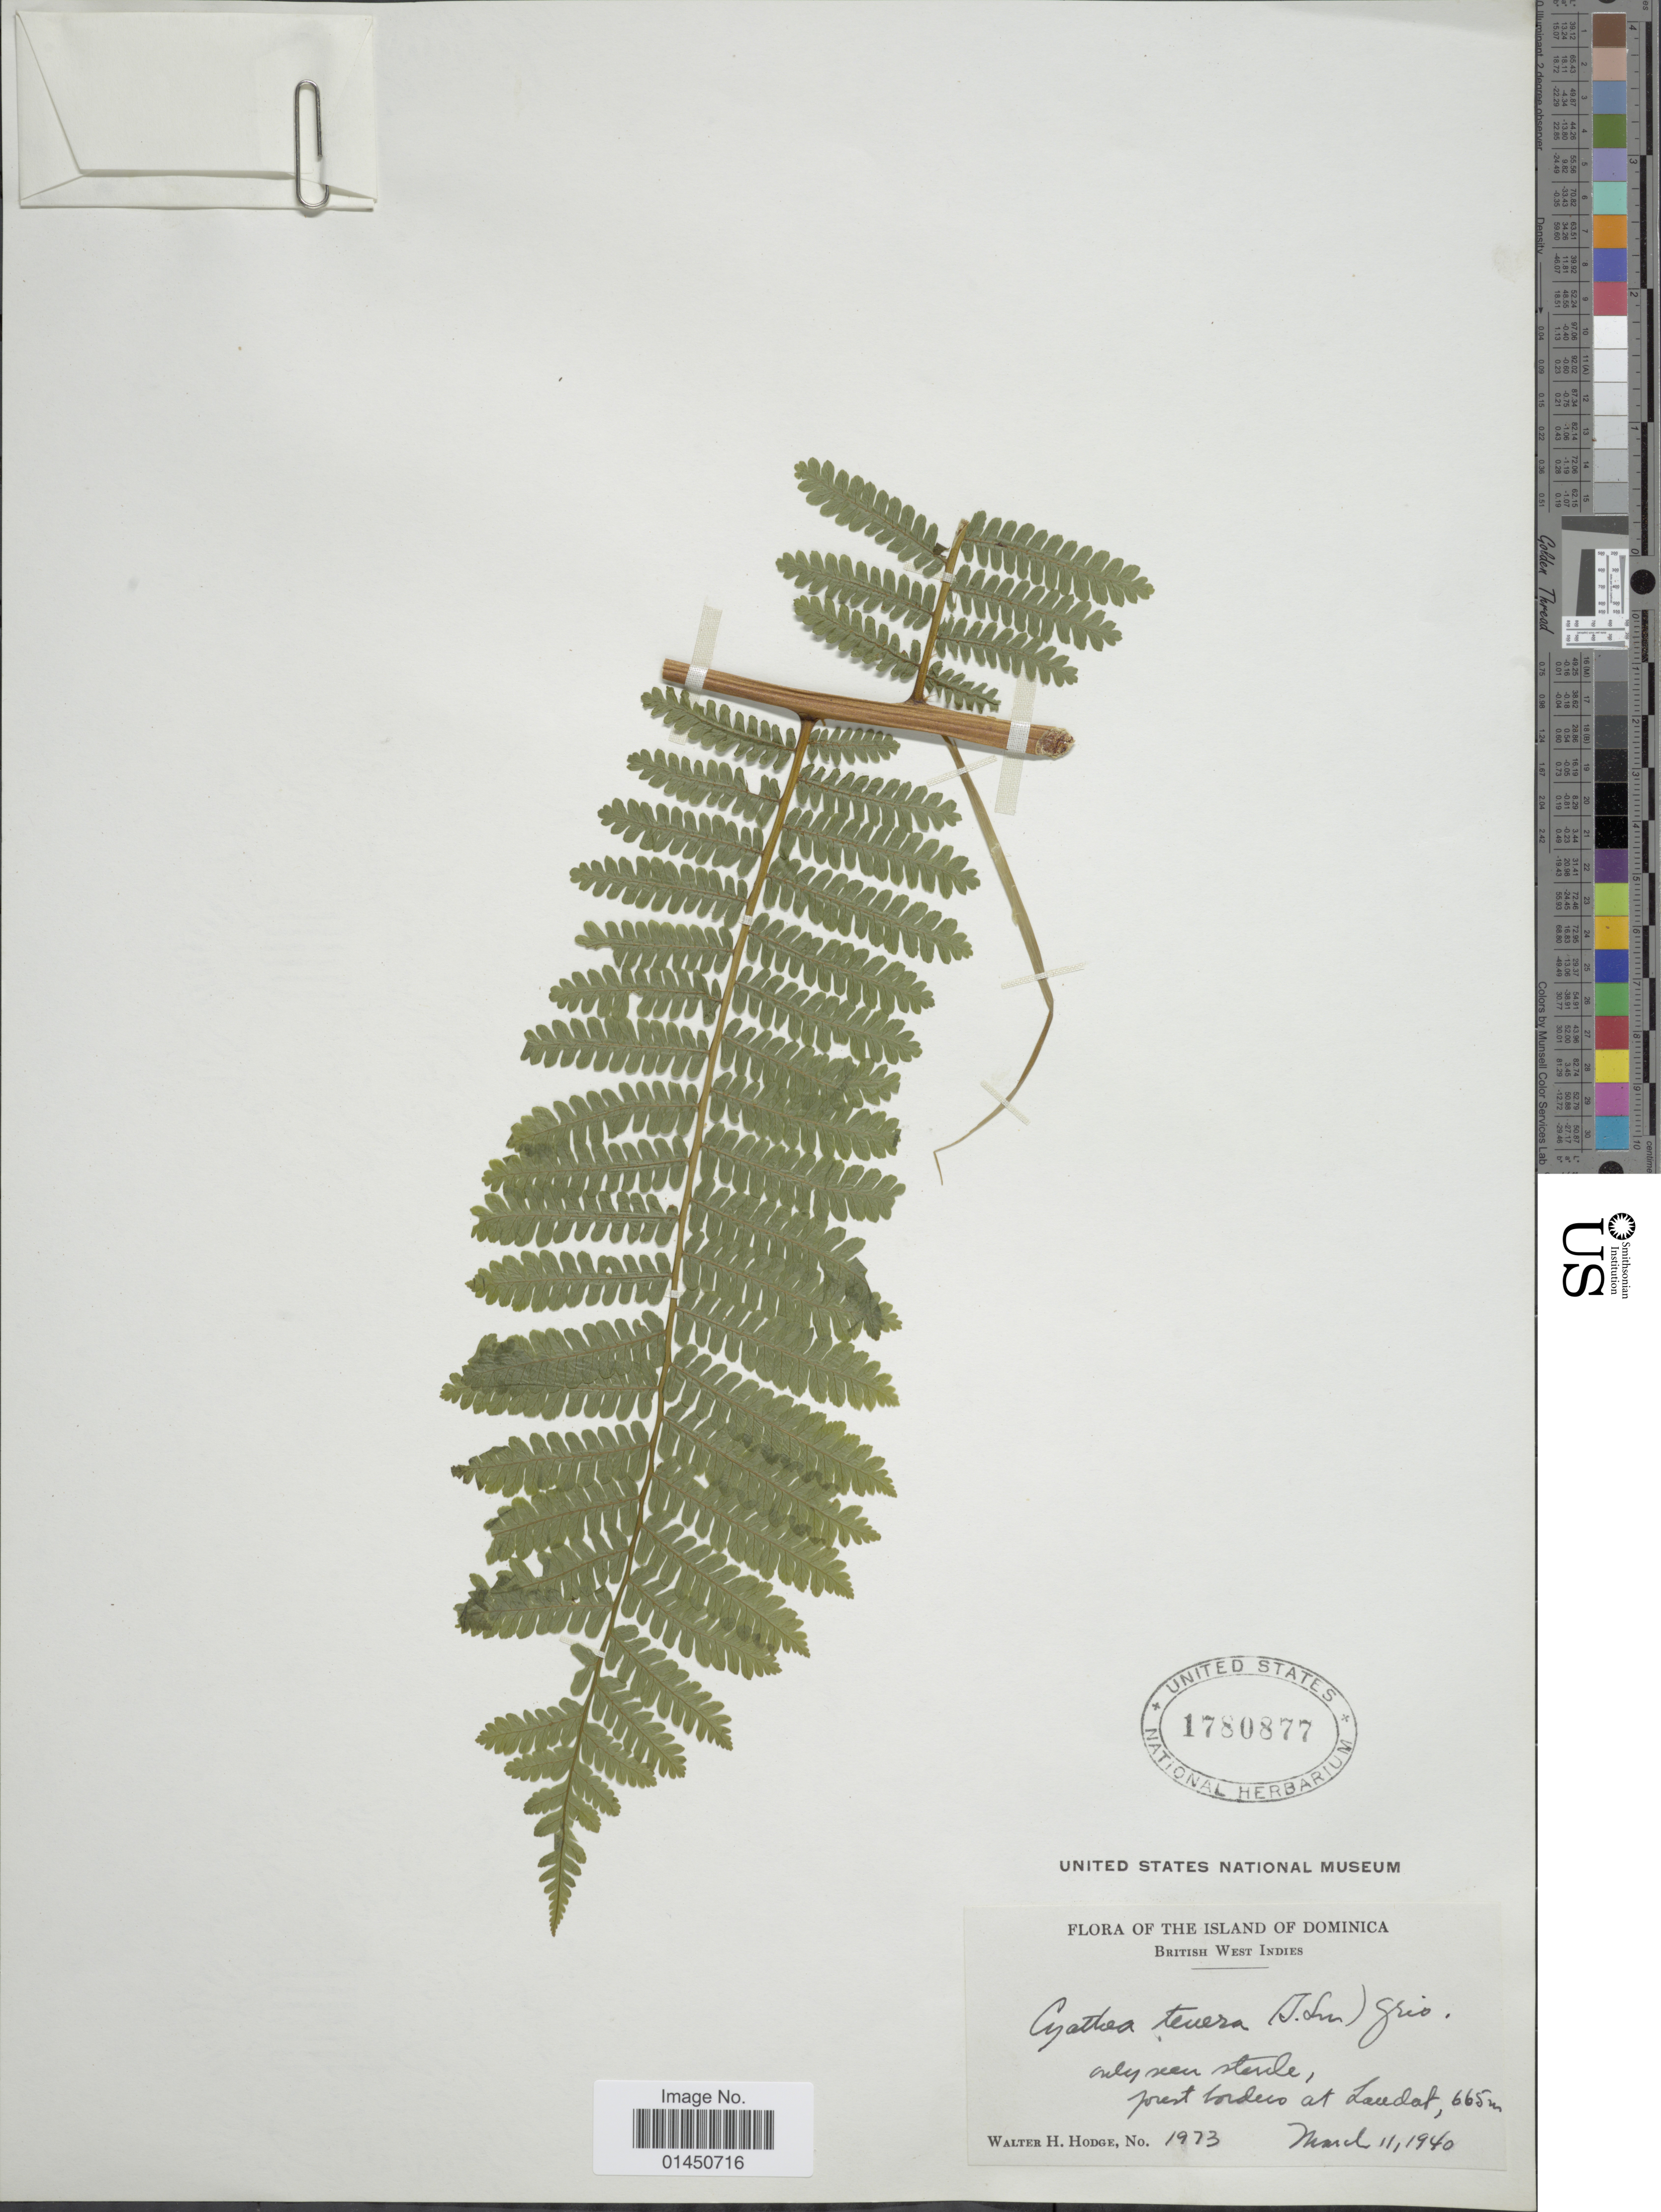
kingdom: Plantae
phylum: Tracheophyta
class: Polypodiopsida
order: Cyatheales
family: Cyatheaceae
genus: Cyathea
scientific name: Cyathea tenera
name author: (J. Sm. ex Hook.) T. Moore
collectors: W. Hodge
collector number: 1973*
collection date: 1940-03-11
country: Dominica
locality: Only near sterile, forest borders at Laudat.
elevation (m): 665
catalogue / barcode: US 1780877